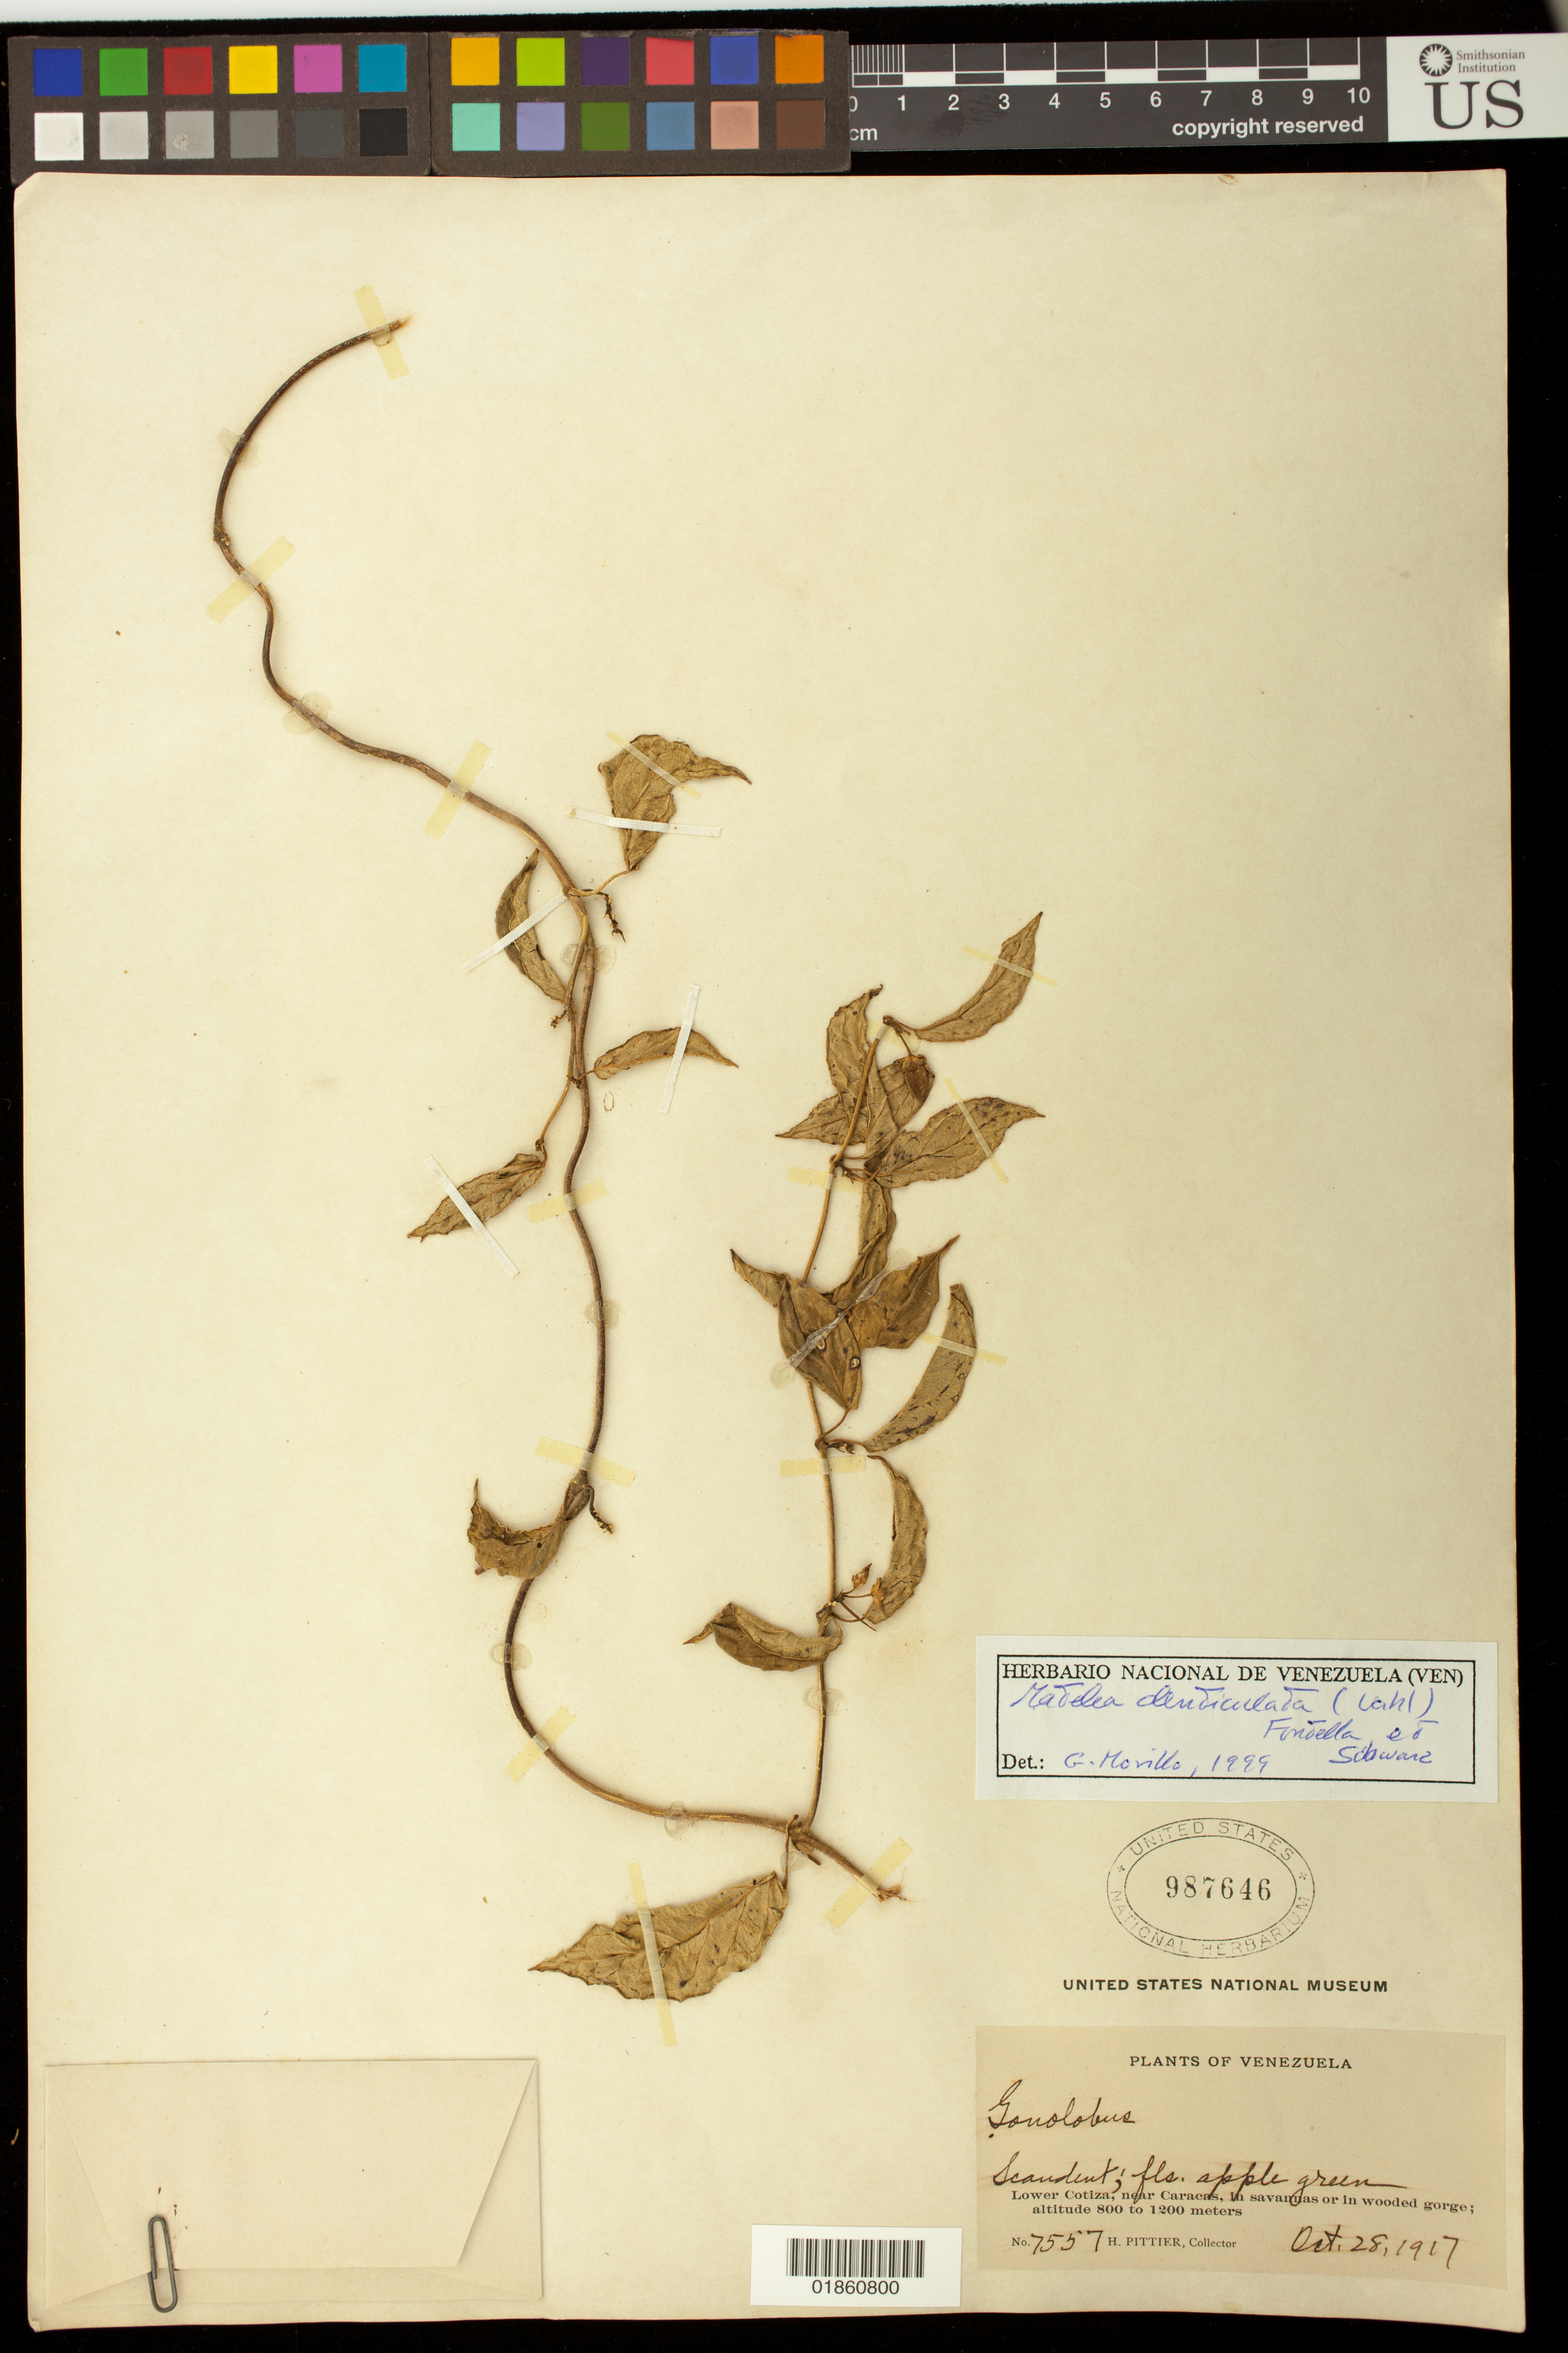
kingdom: Plantae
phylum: Tracheophyta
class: Magnoliopsida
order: Gentianales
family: Apocynaceae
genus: Gonolobus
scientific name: Gonolobus denticulatus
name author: (Vahl) W.D. Stevens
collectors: H. F. Pittier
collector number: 7557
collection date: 1917-10-28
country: Venezuela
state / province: Distrito Federal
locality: Lower Cotiza, near Caracas.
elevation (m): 800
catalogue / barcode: US 987646